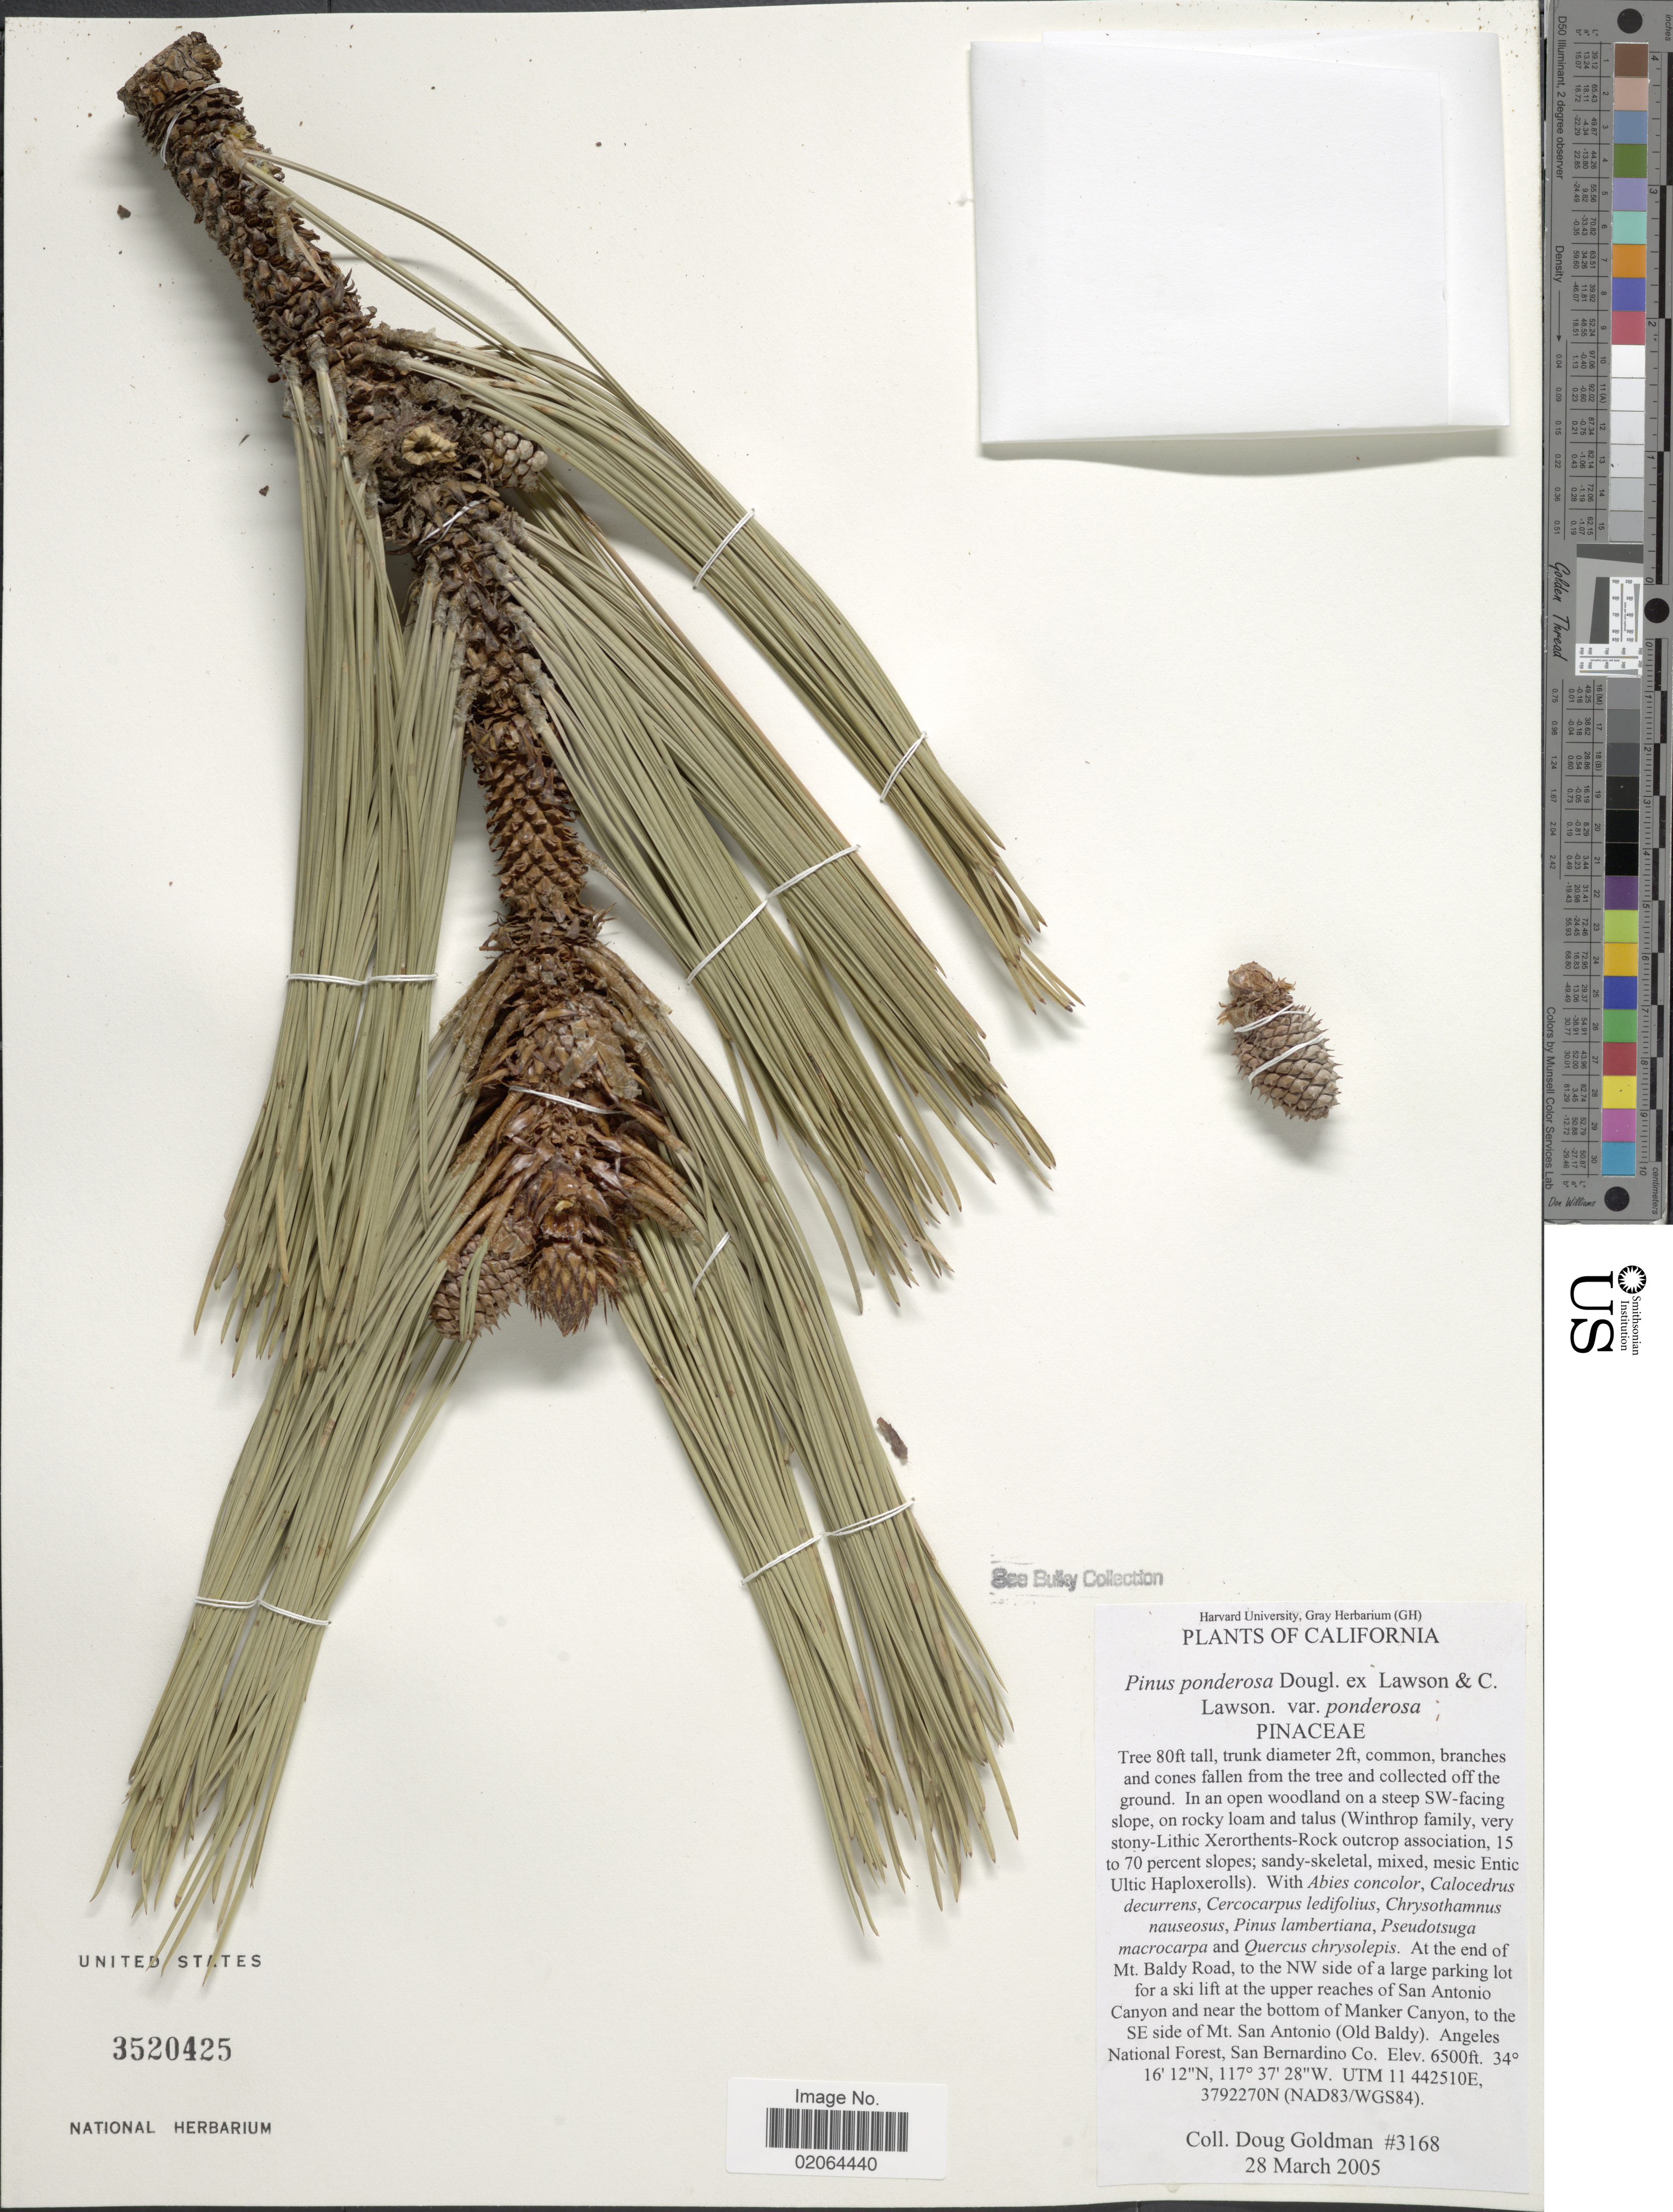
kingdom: Plantae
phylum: Tracheophyta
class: Pinopsida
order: Pinales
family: Pinaceae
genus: Pinus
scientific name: Pinus ponderosa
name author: Douglas ex C. Lawson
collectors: D. Goldman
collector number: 3168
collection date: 2005-03-28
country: United States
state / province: California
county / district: San Bernardino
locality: At the end of Mt. Baldy Road, to the NW side of a large parking lot for a ski lift at the upper reaches of San Antonio Canyon, to the SE side of Mt. San Bernardino (Old Baldy), Angeles National Forest, San Bernardino Co.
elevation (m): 1981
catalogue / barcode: US 3520425